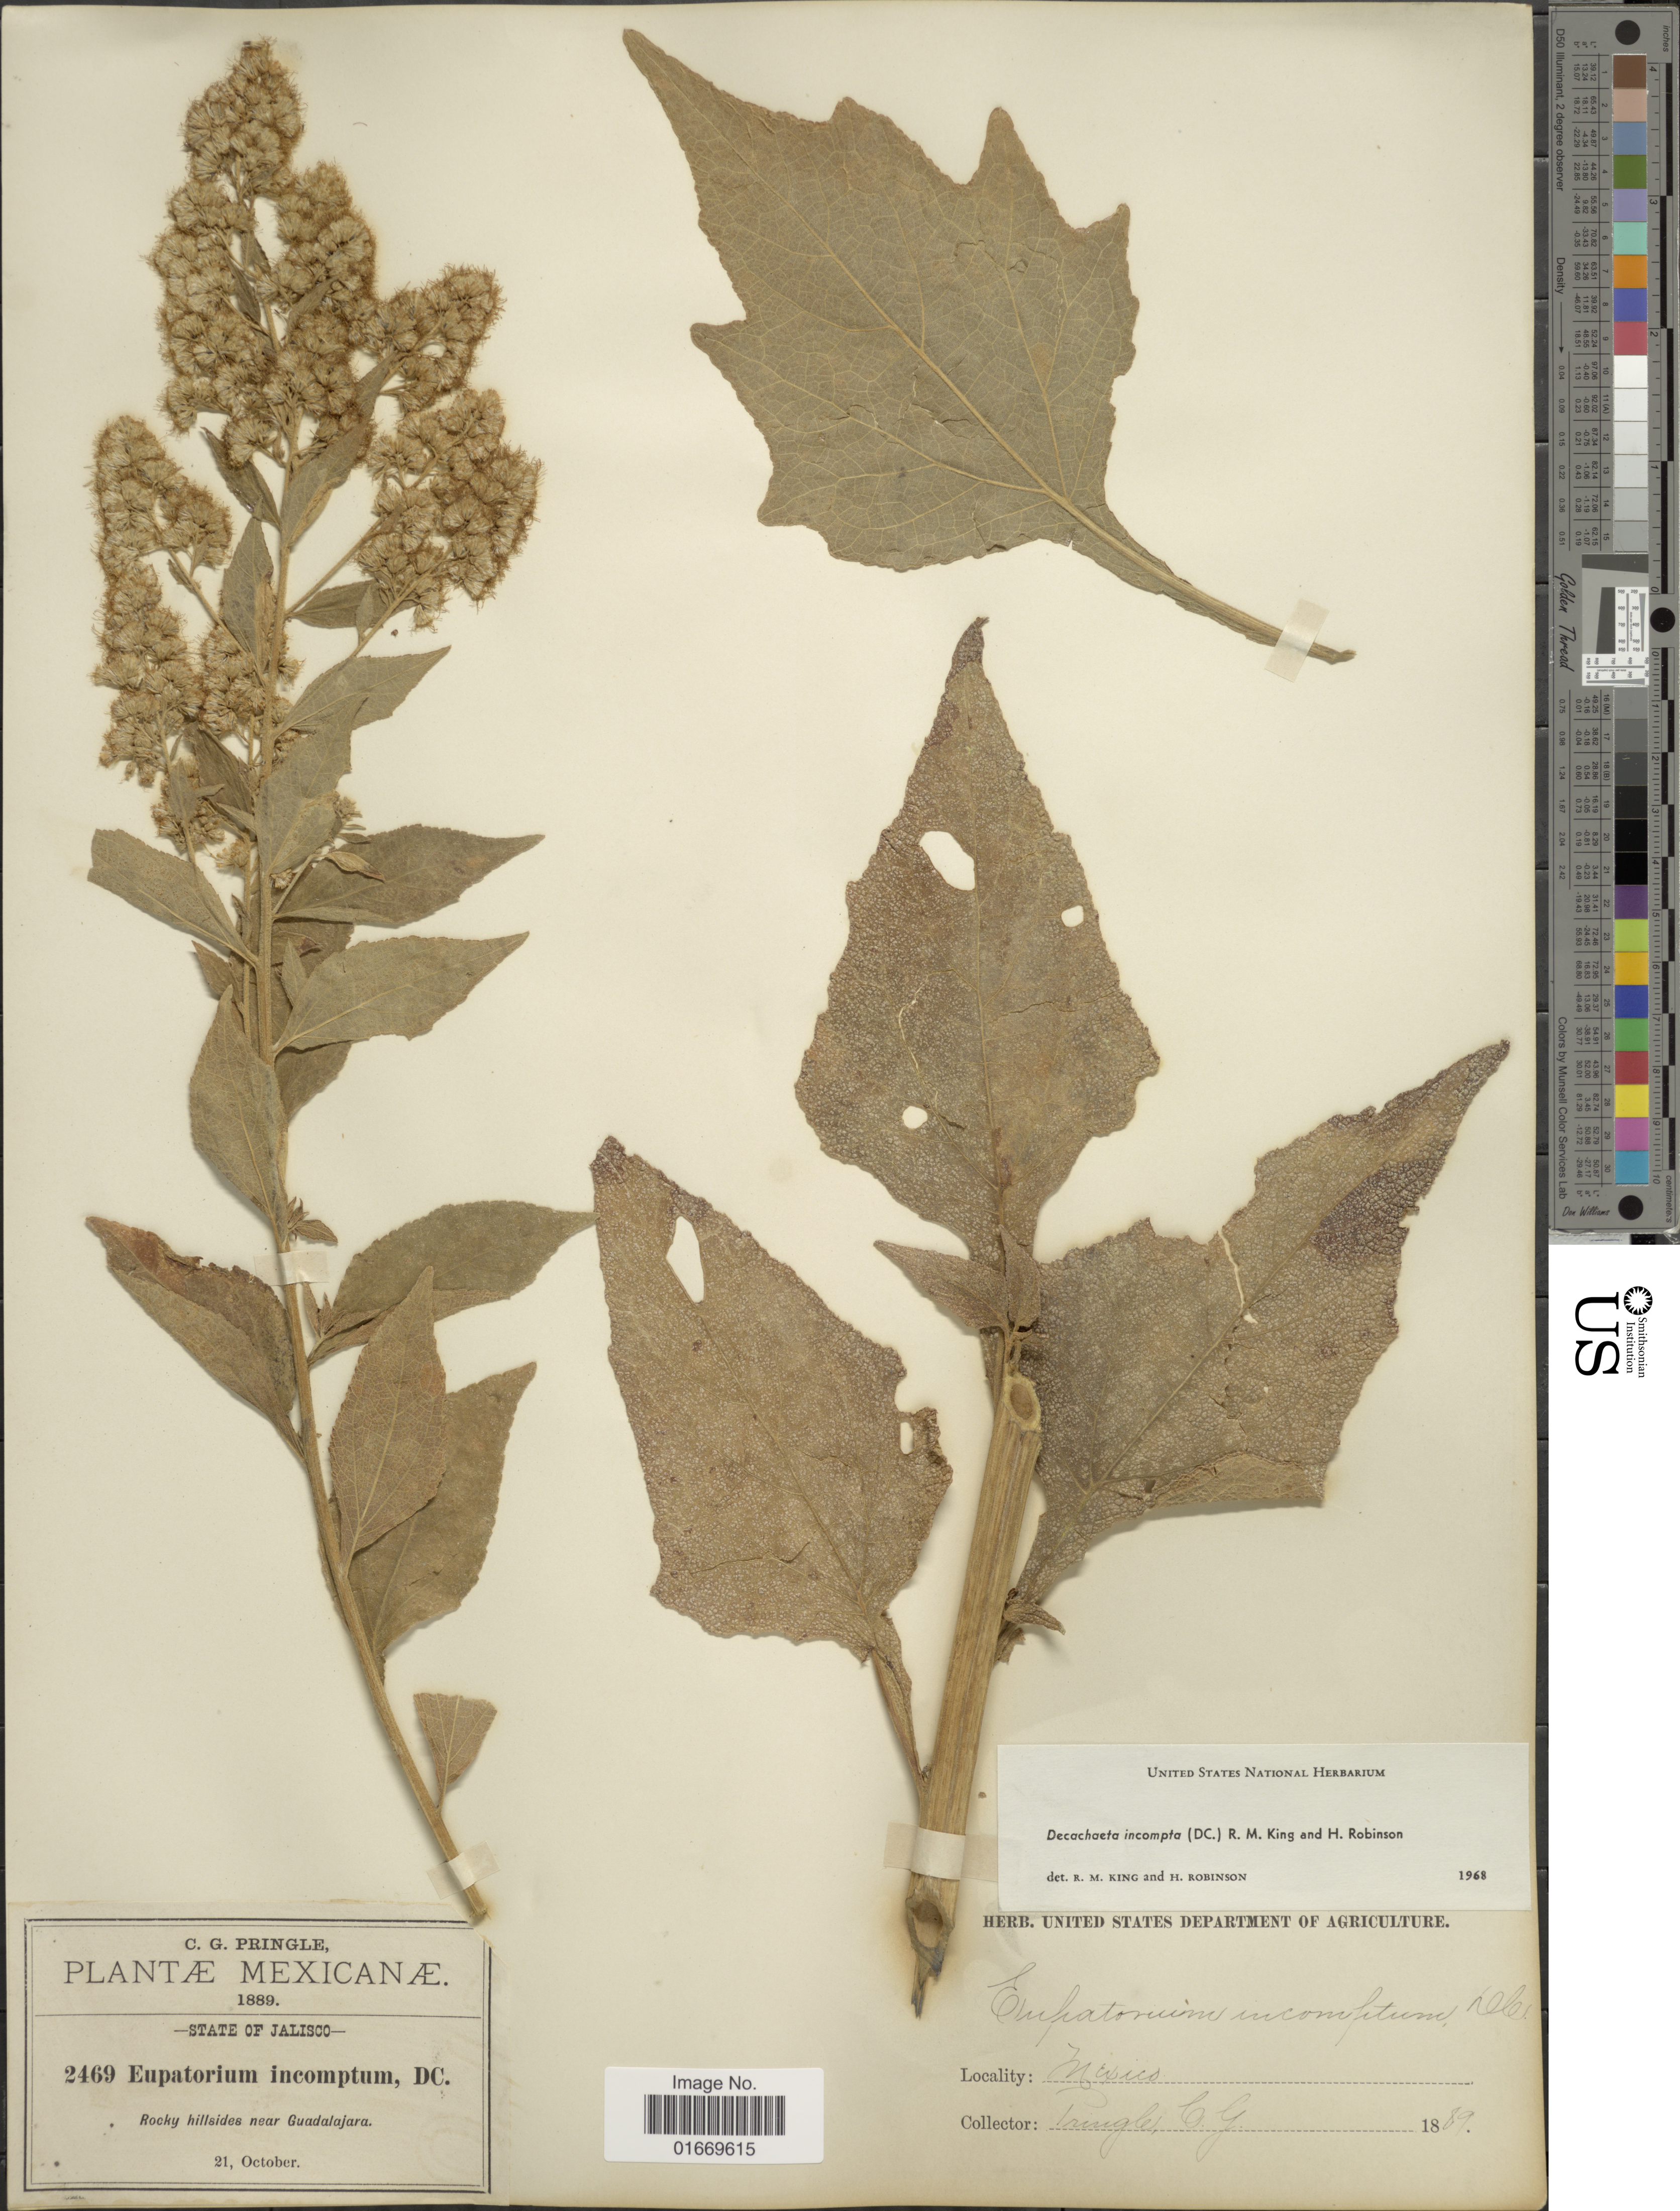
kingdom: Plantae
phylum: Tracheophyta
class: Magnoliopsida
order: Asterales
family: Asteraceae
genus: Decachaeta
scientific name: Decachaeta incompta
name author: (DC.) R.M. King & H. Rob.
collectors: C. G. Pringle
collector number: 2469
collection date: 1889-10-21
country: Mexico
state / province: Jalisco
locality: State of Jalisco. Rocky hillsides near Guadalajara. Mexico